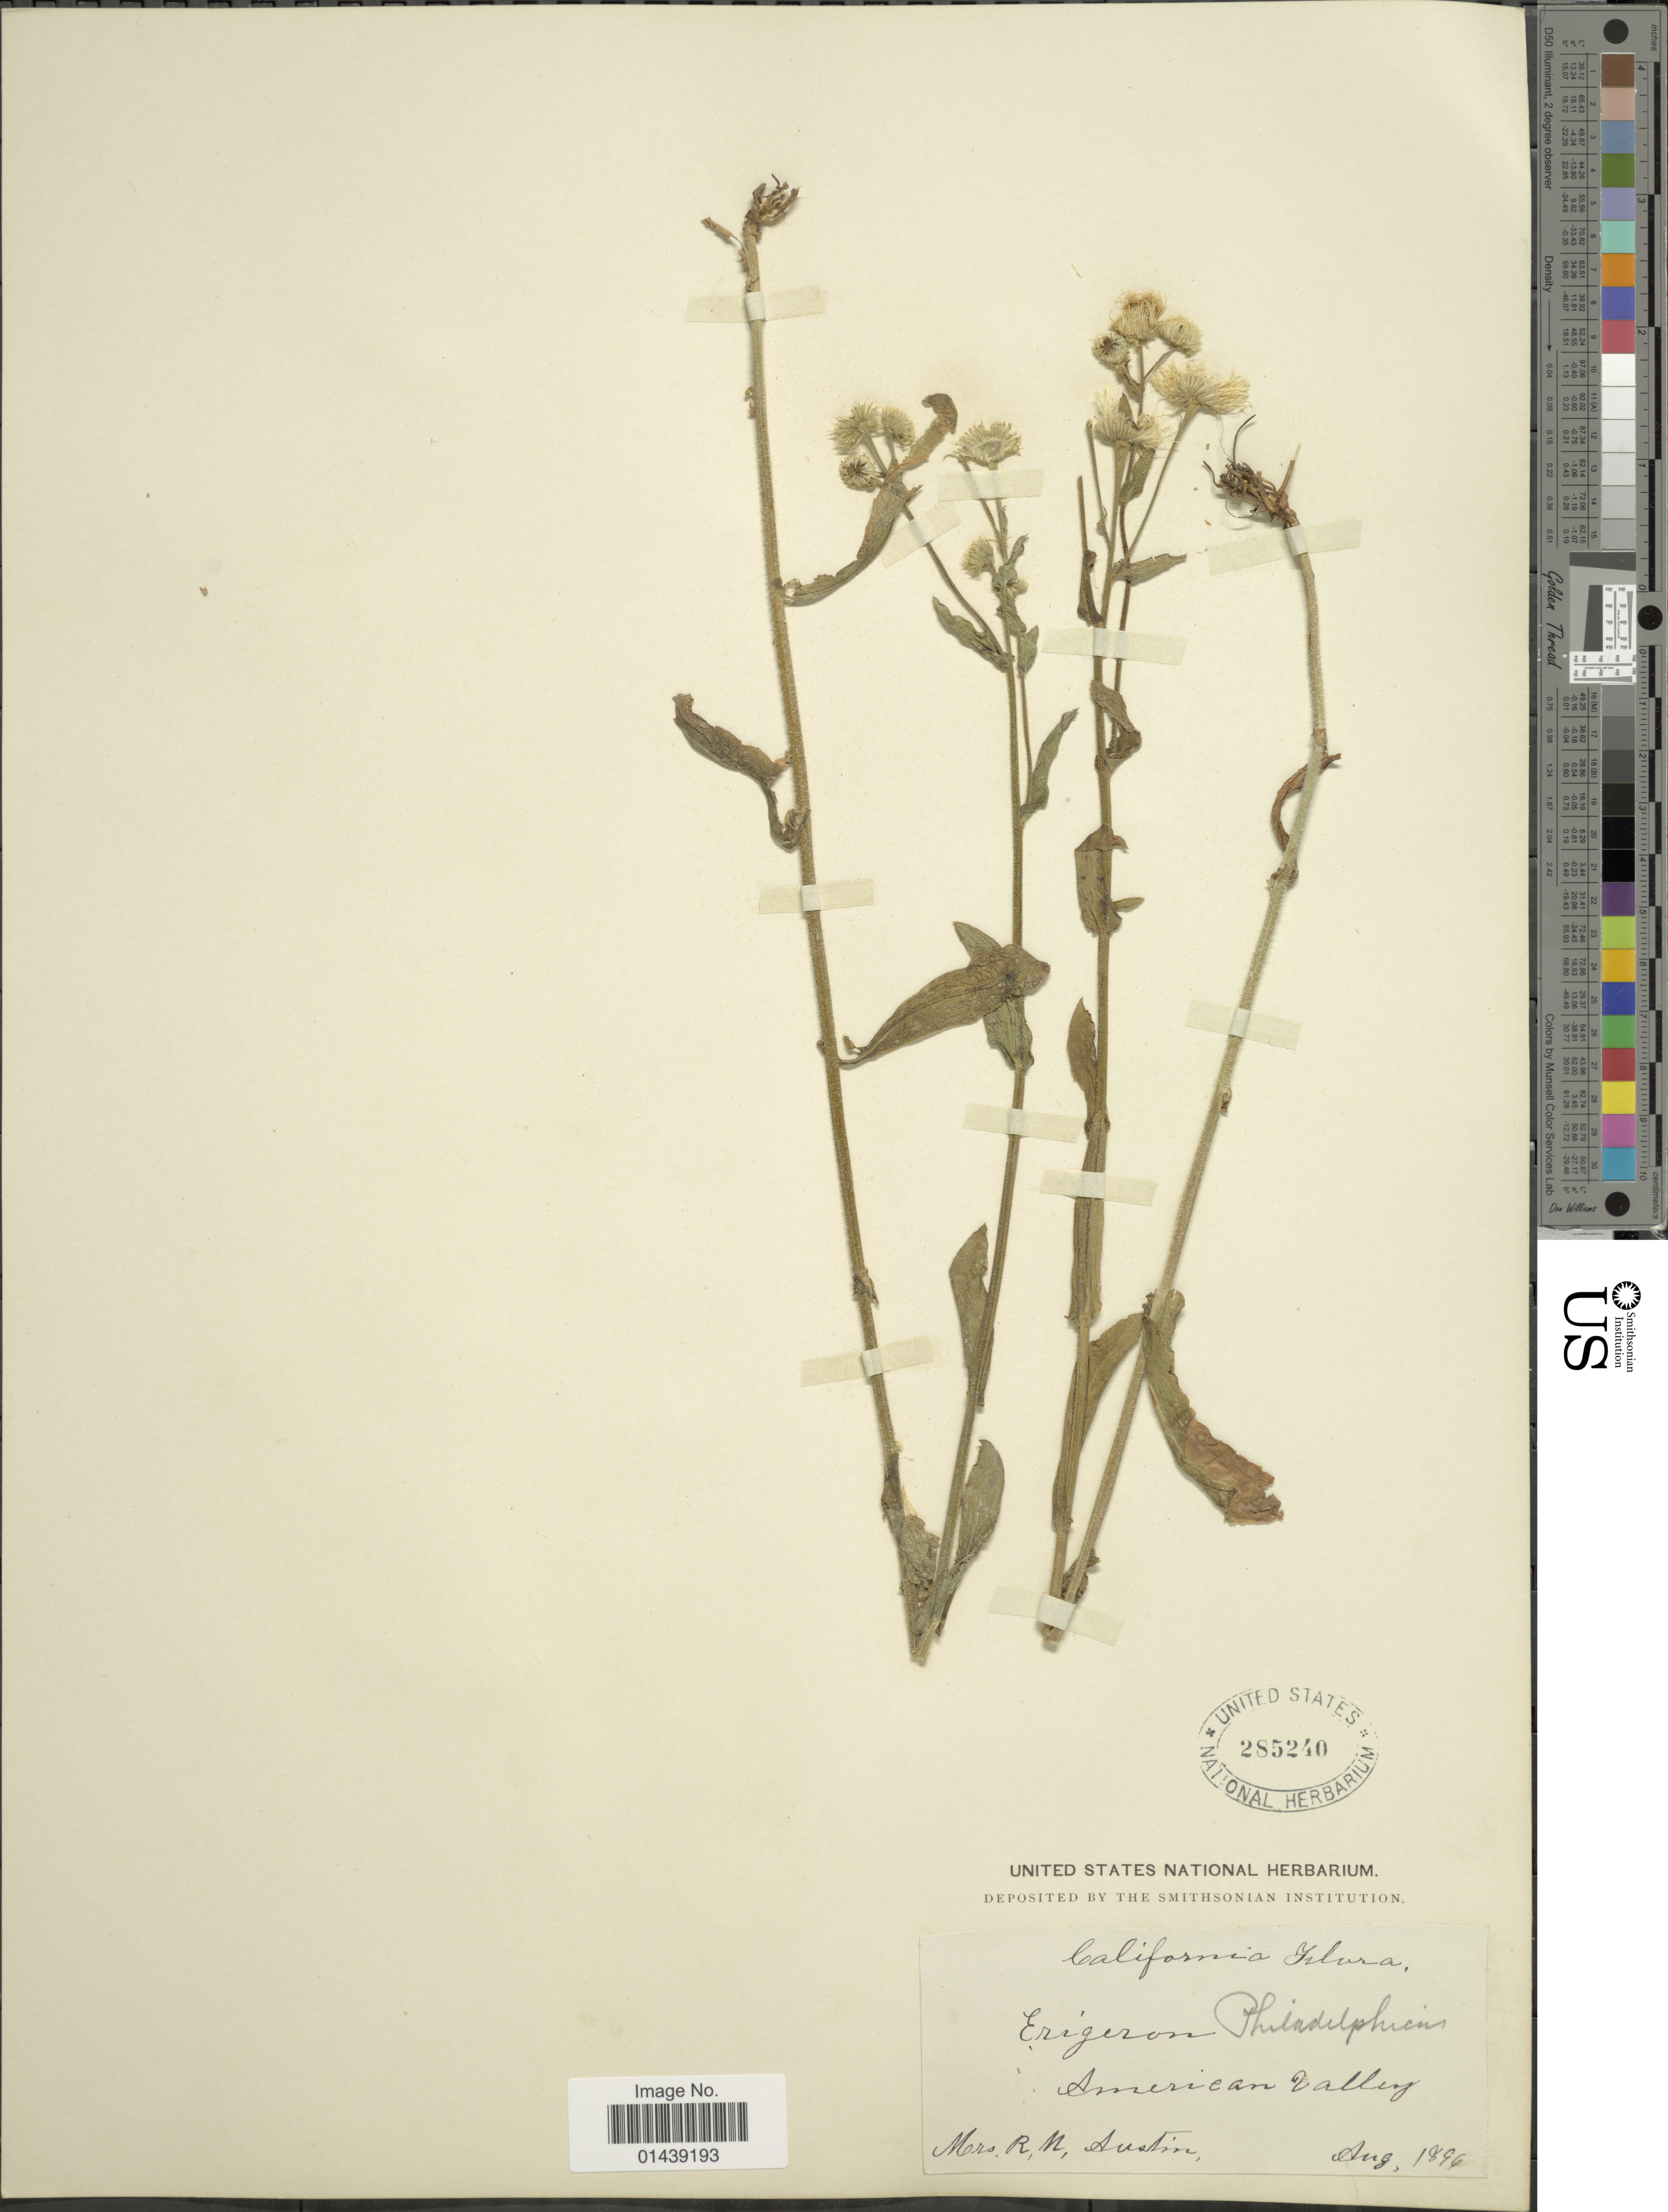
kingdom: Plantae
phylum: Tracheophyta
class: Magnoliopsida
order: Asterales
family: Asteraceae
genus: Erigeron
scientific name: Erigeron philadelphicus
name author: L.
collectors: R. Austin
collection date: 1896-08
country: United States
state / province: California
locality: American Valley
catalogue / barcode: US 285240